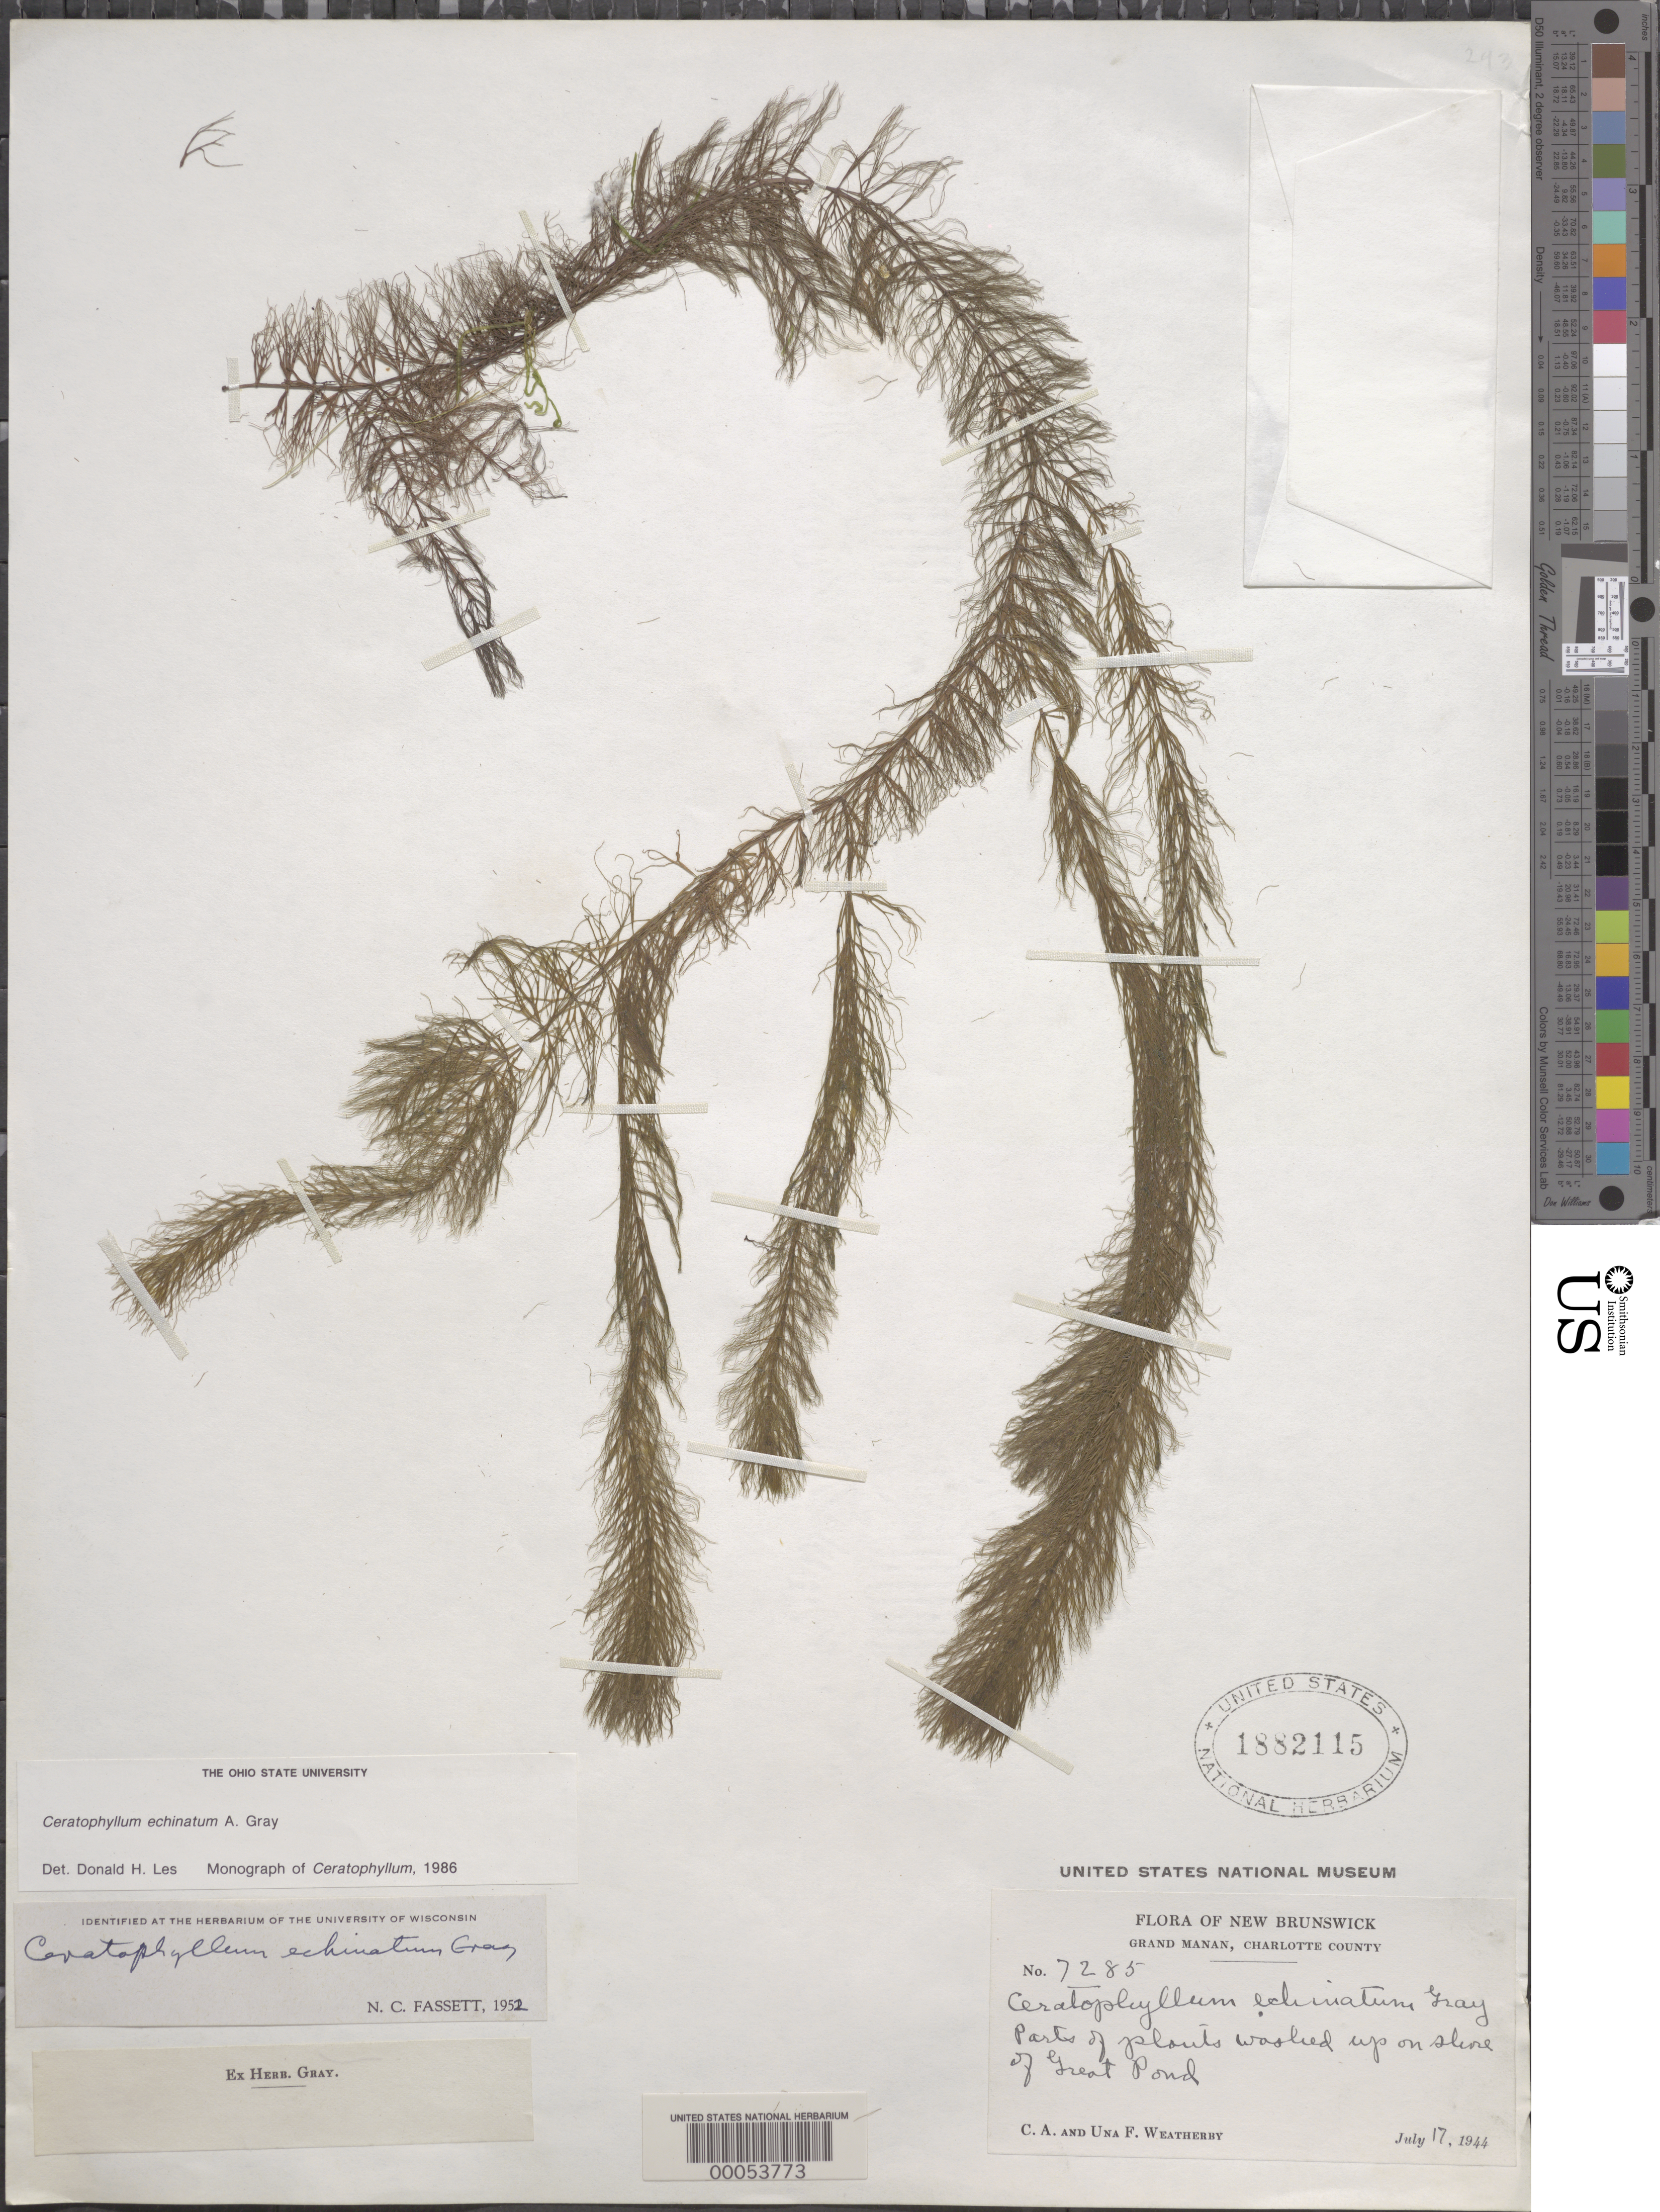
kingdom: Plantae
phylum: Tracheophyta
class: Magnoliopsida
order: Ceratophyllales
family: Ceratophyllaceae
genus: Ceratophyllum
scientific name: Ceratophyllum demersum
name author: L.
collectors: U. L. Weatherby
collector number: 7285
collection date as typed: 17 Jul 1944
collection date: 1944-07-17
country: United States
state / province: Virginia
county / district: Charlotte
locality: New brunswick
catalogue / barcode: US 1882115